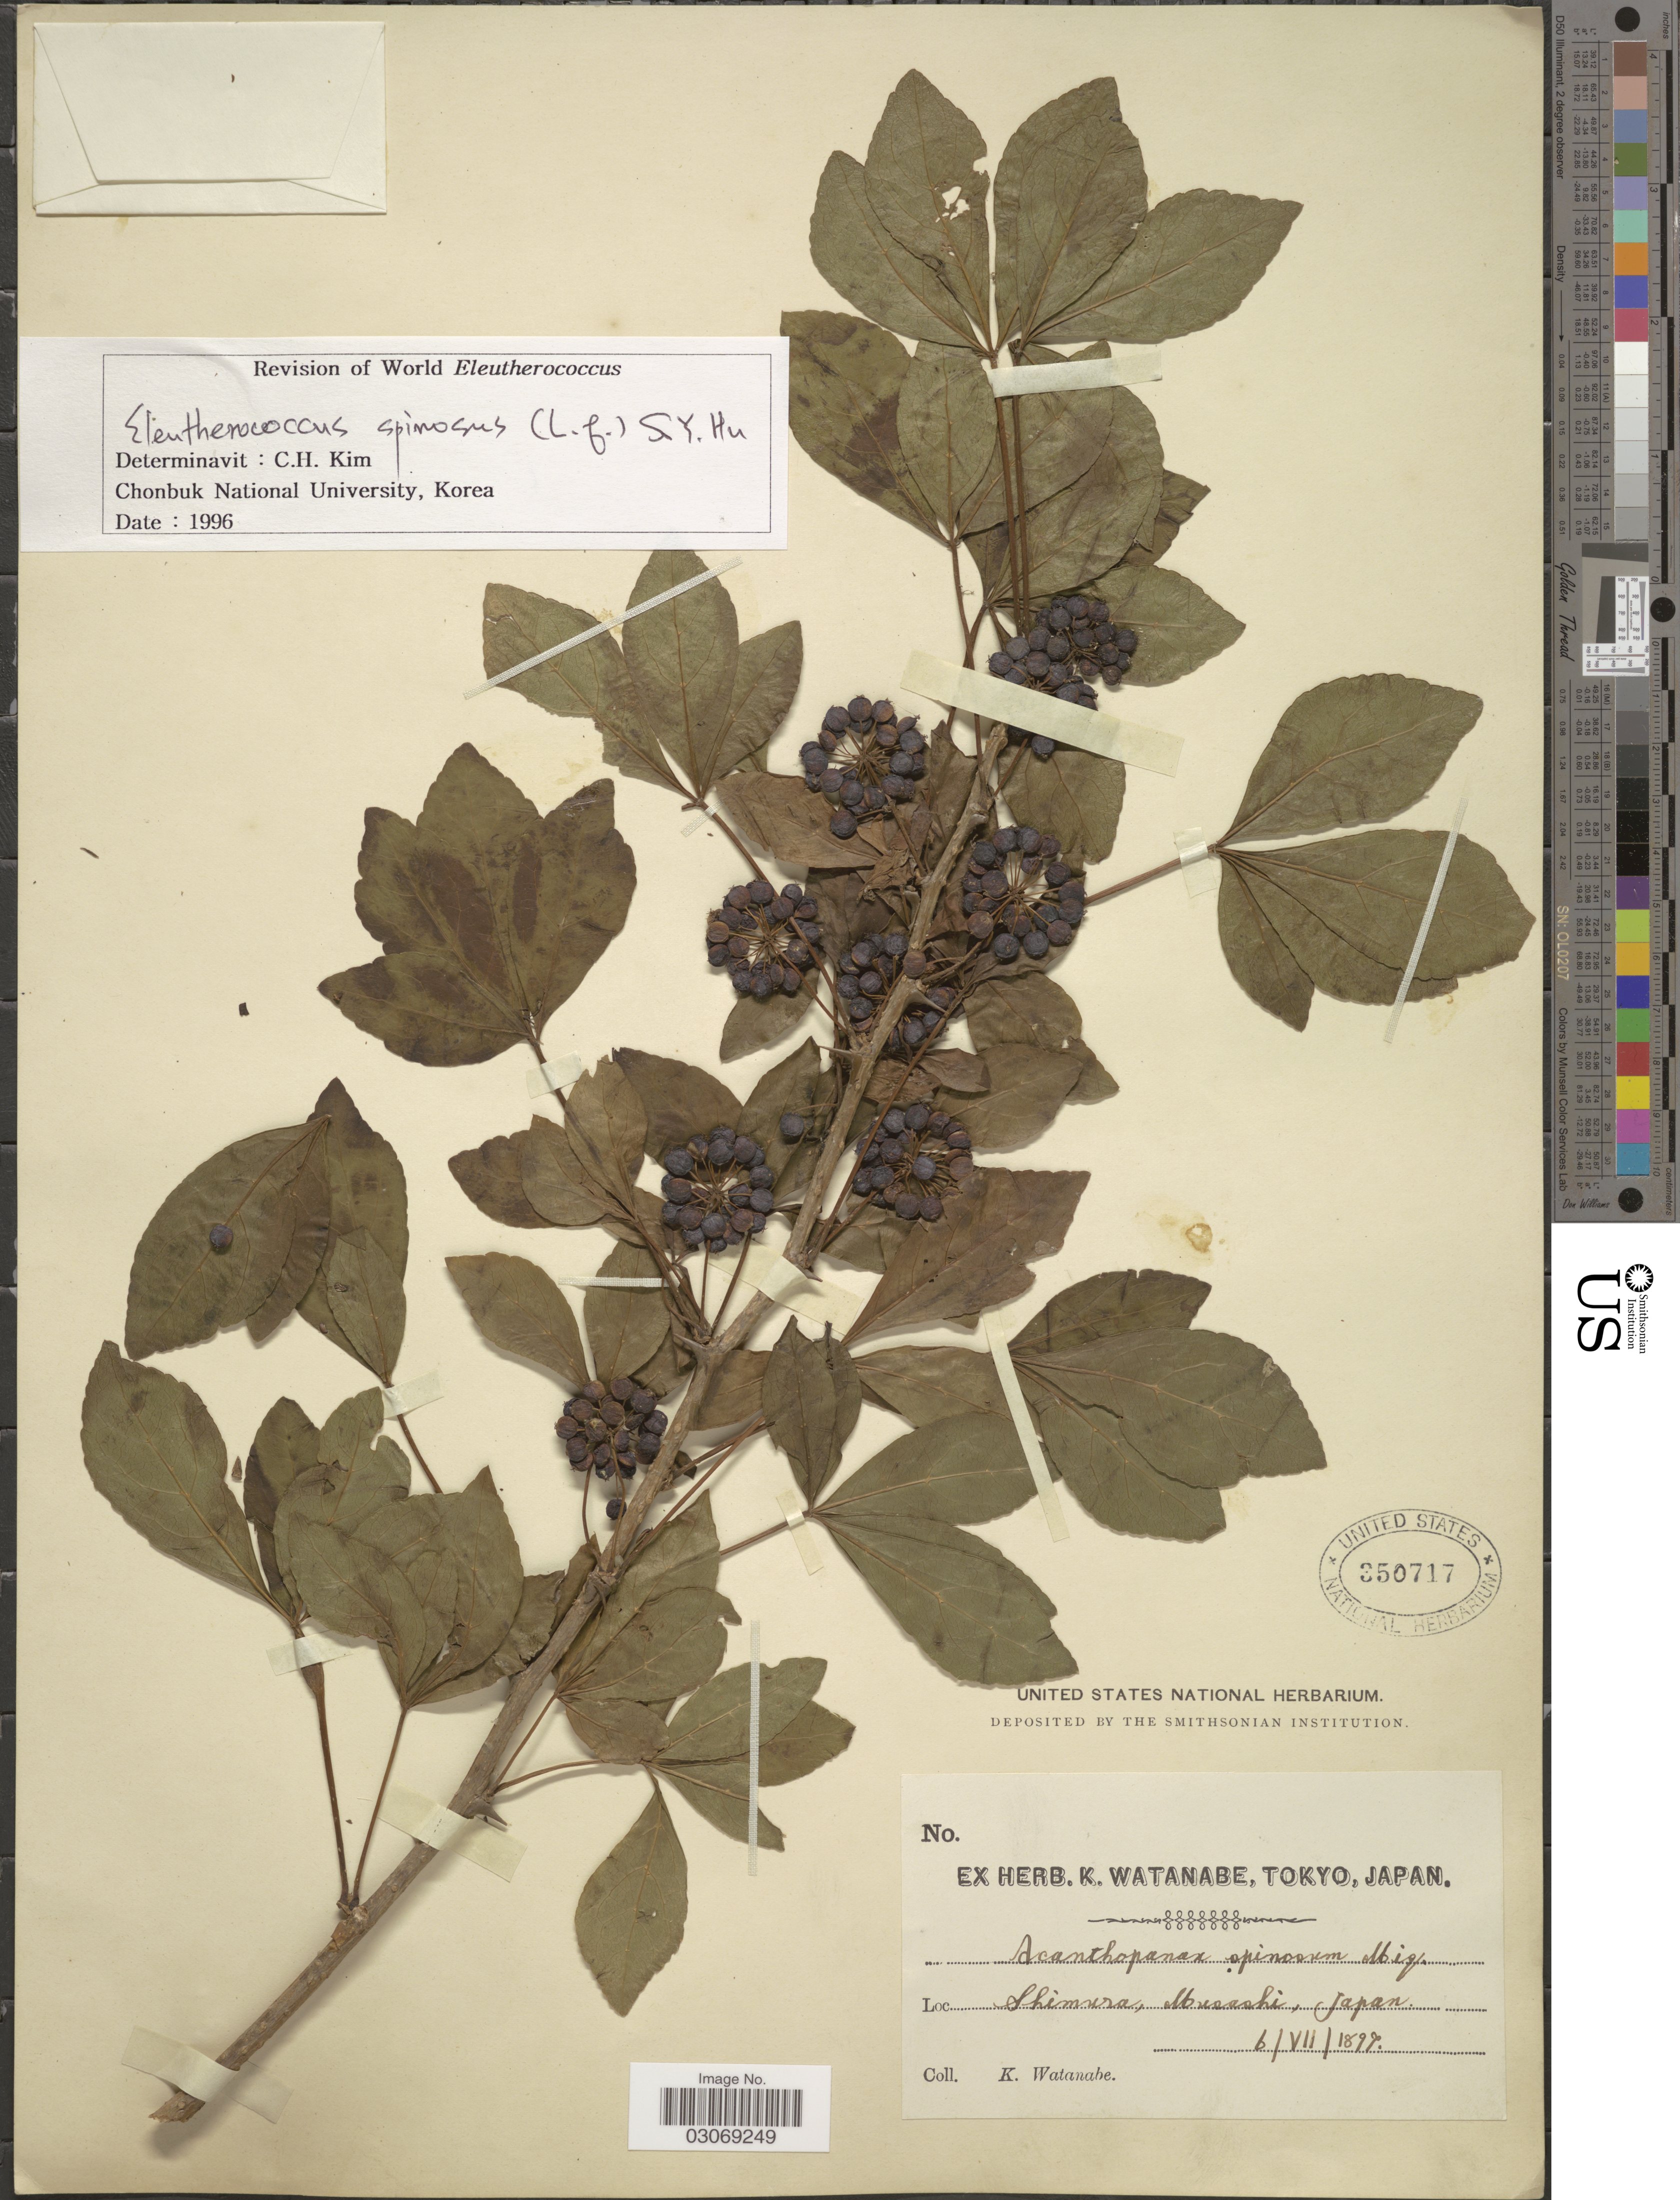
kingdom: Plantae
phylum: Tracheophyta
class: Magnoliopsida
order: Apiales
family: Araliaceae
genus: Eleutherococcus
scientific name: Eleutherococcus spinosus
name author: (L. f.) S.Y. Hu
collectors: K. Watanabe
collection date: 1897-07-06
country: Japan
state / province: Tokyo, Federal City of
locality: Shimura, Musashi.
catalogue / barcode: US 350717